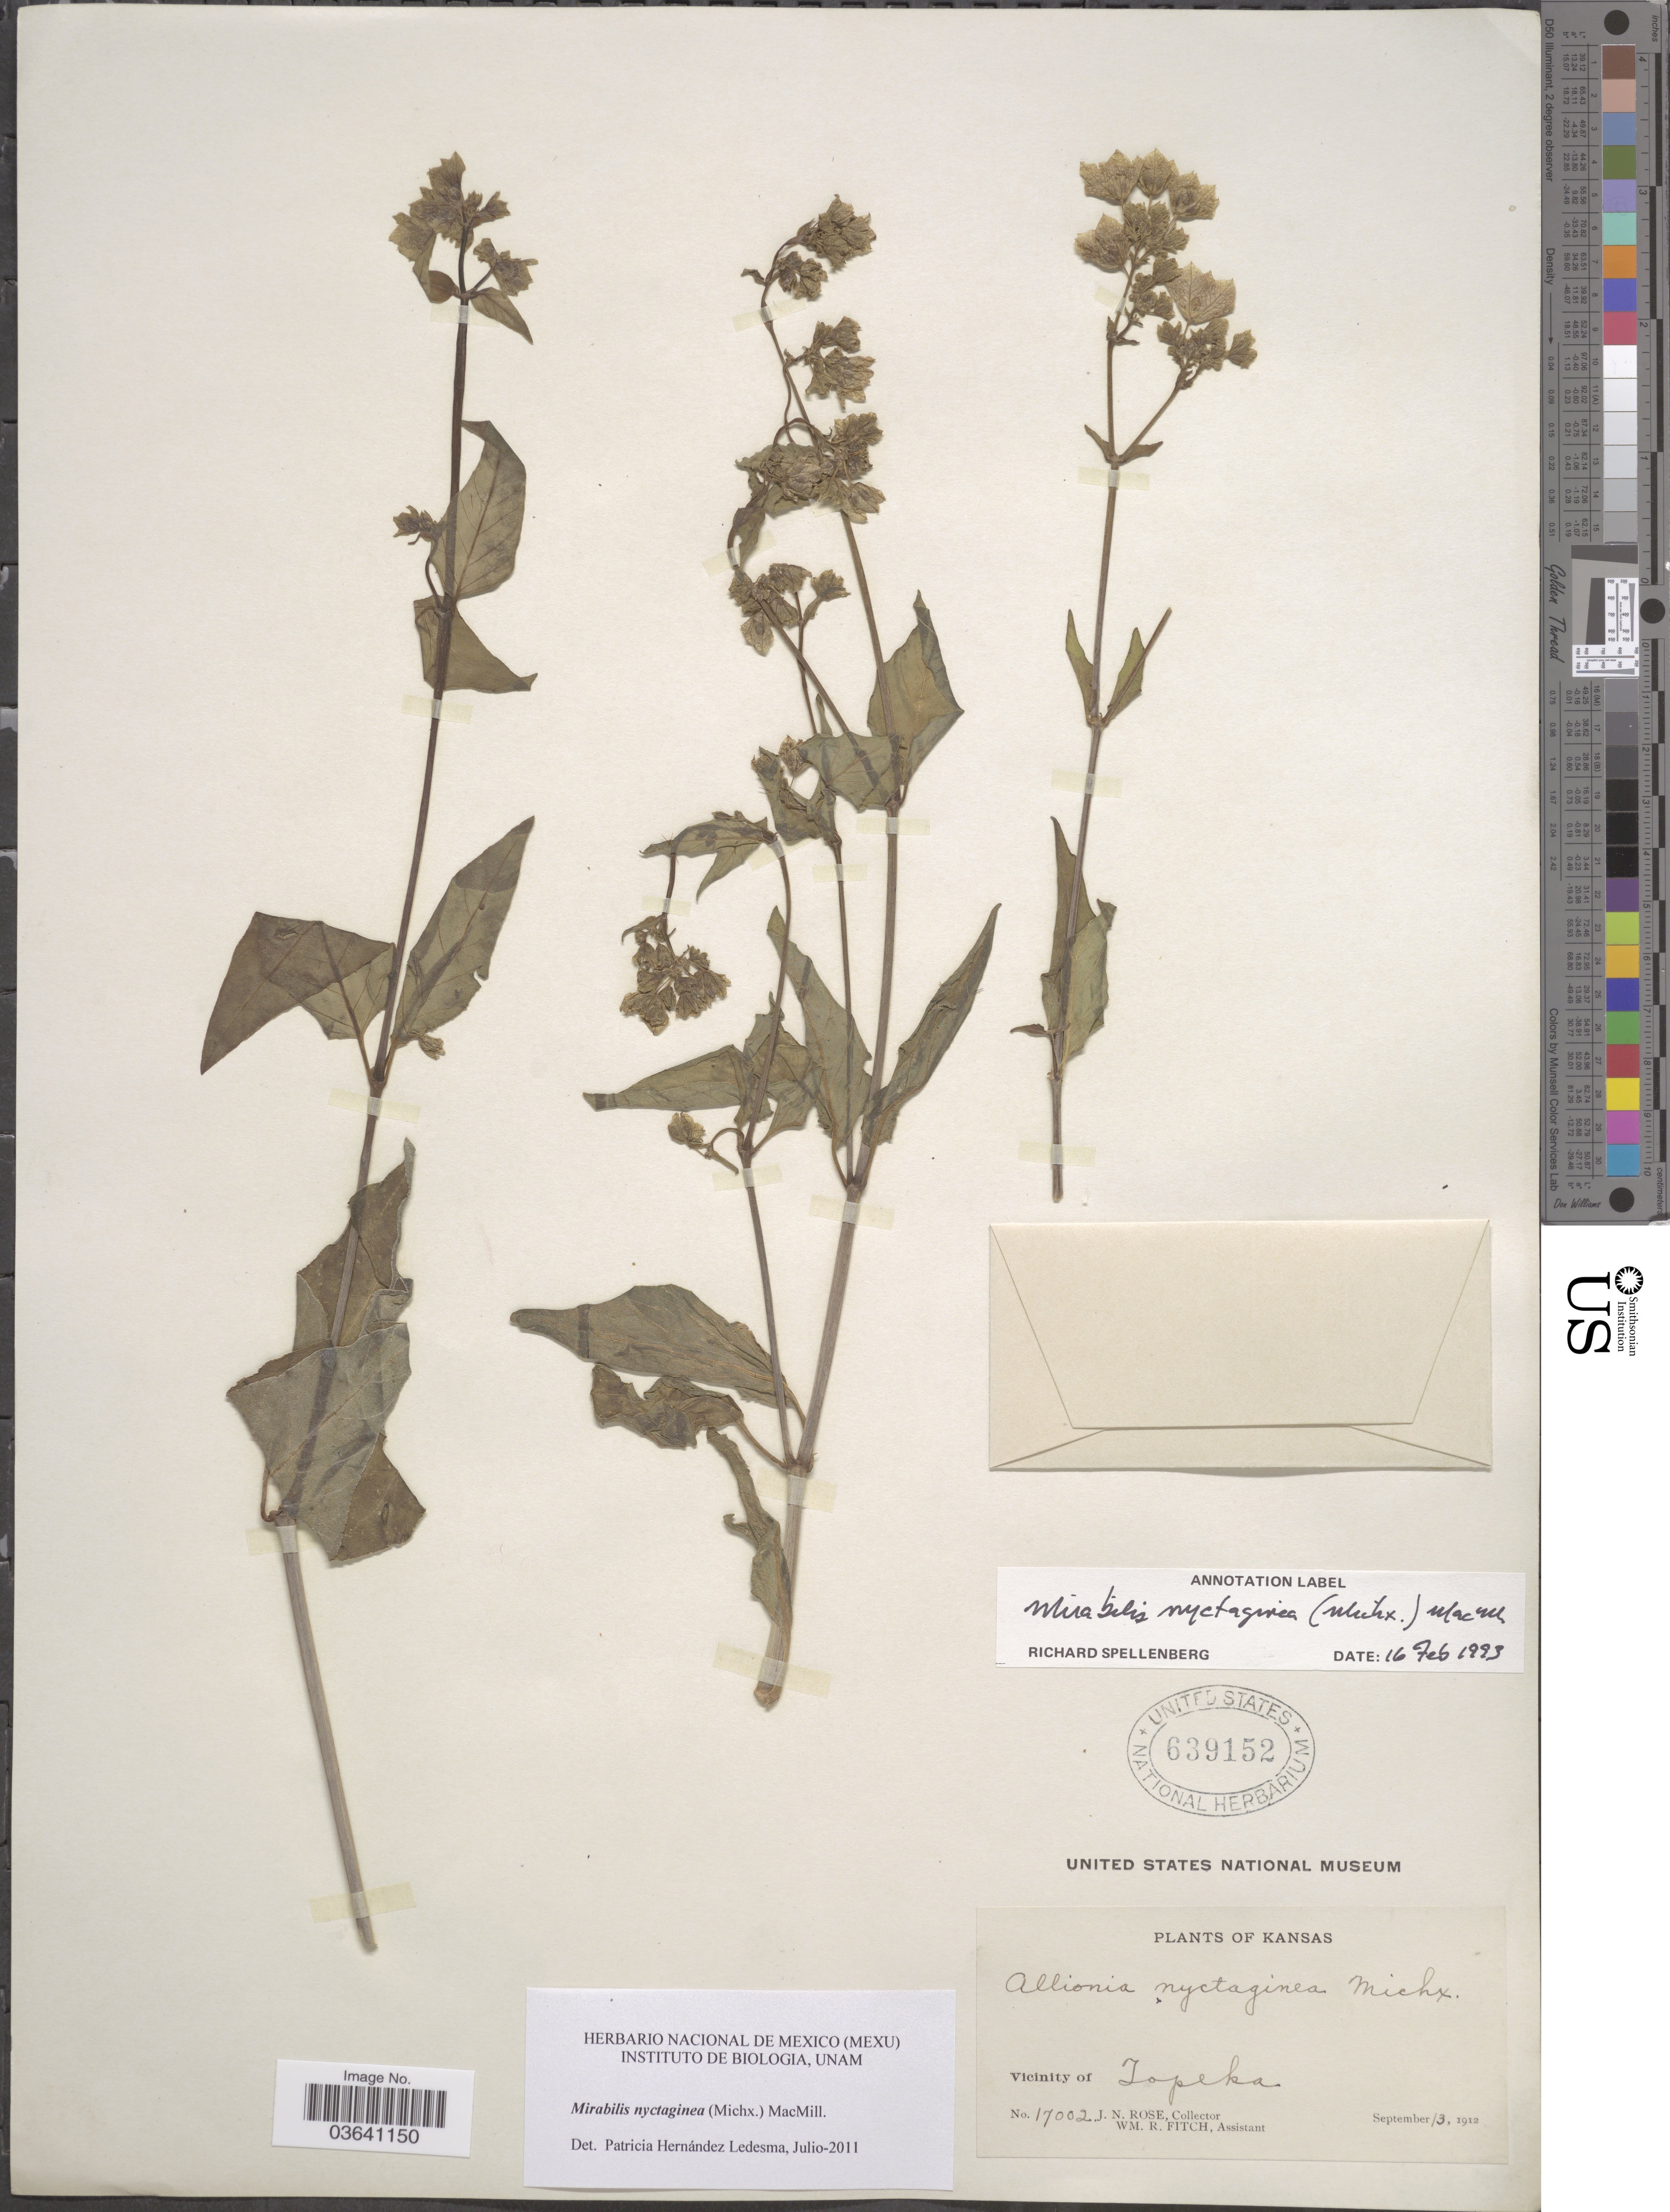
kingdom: Plantae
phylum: Tracheophyta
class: Magnoliopsida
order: Caryophyllales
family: Nyctaginaceae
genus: Mirabilis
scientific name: Mirabilis nyctaginea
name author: (Michx.) MacMill.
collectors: J. N. Rose & W. R. Fitch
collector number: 17002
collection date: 1912-09-13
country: United States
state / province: Kansas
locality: Vicinity of Topeka.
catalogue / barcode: US 639152